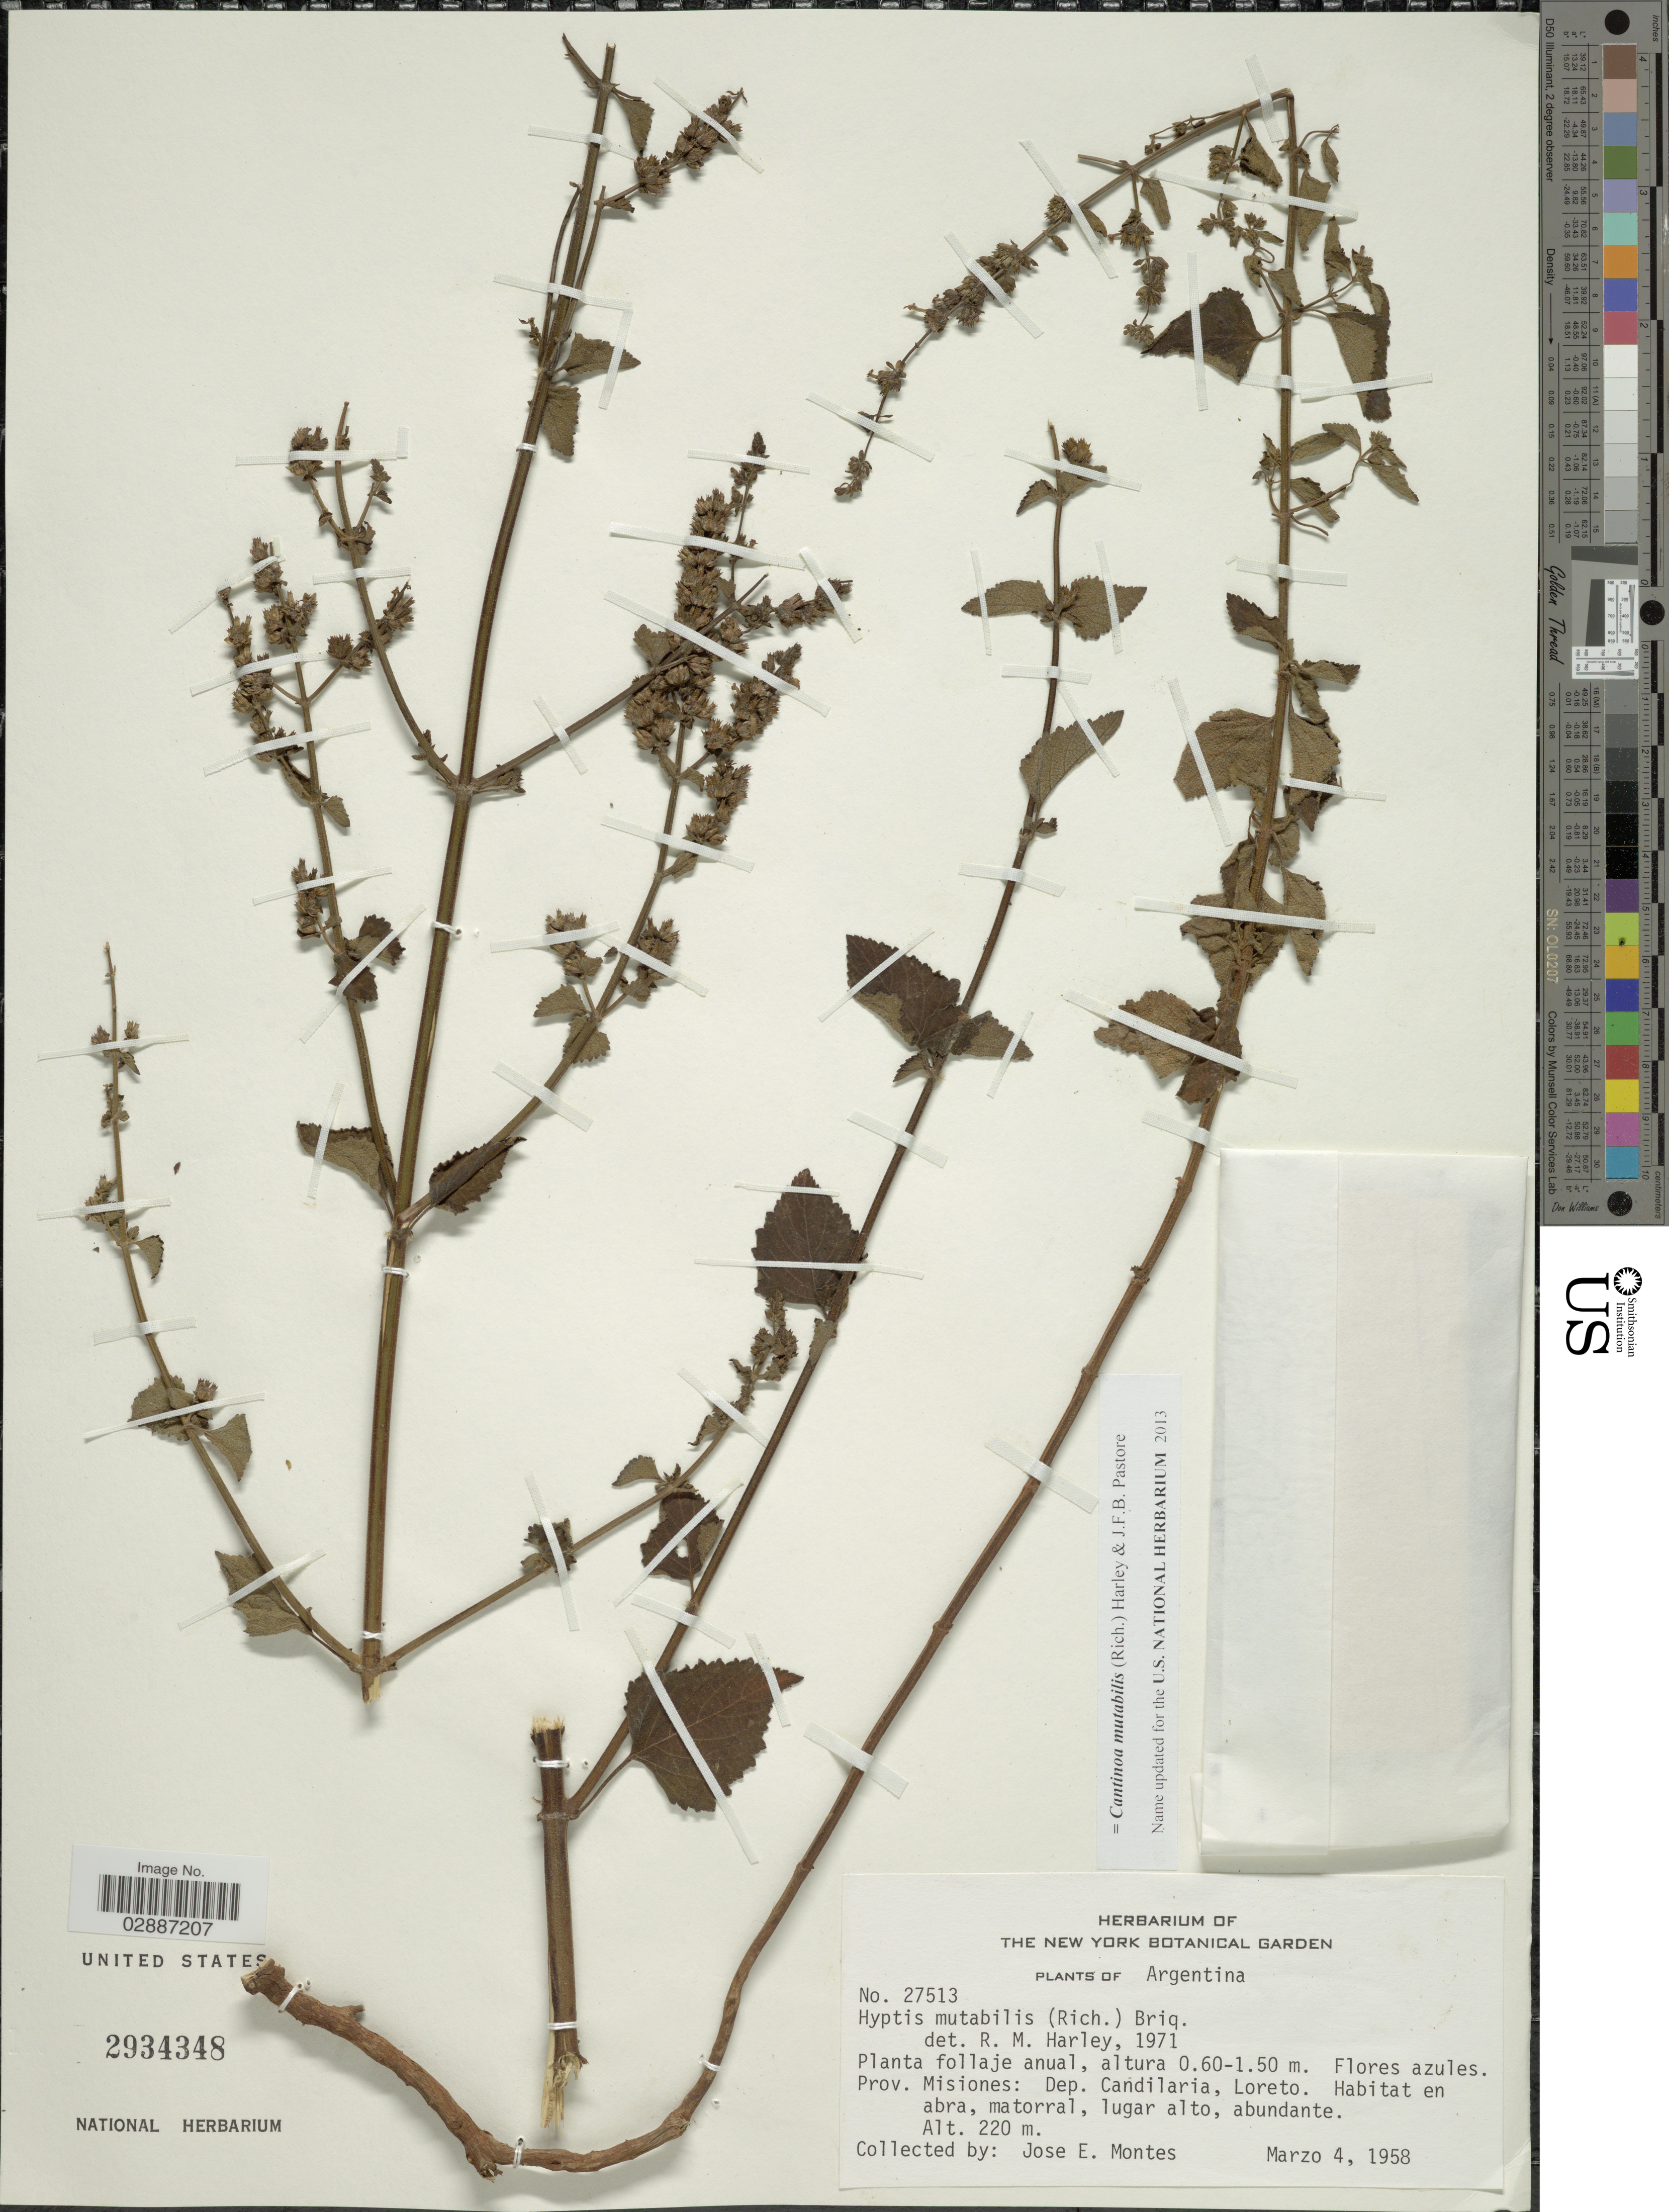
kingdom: Plantae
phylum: Tracheophyta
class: Magnoliopsida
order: Lamiales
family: Lamiaceae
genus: Cantinoa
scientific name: Cantinoa mutabilis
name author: (Epling) Harley & J.F.B. Pastore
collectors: J. E. Montes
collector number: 27513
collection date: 1958-03-04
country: Argentina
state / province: Misiones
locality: Dep. Candilaria, Loreto.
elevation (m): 220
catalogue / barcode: US 2934348